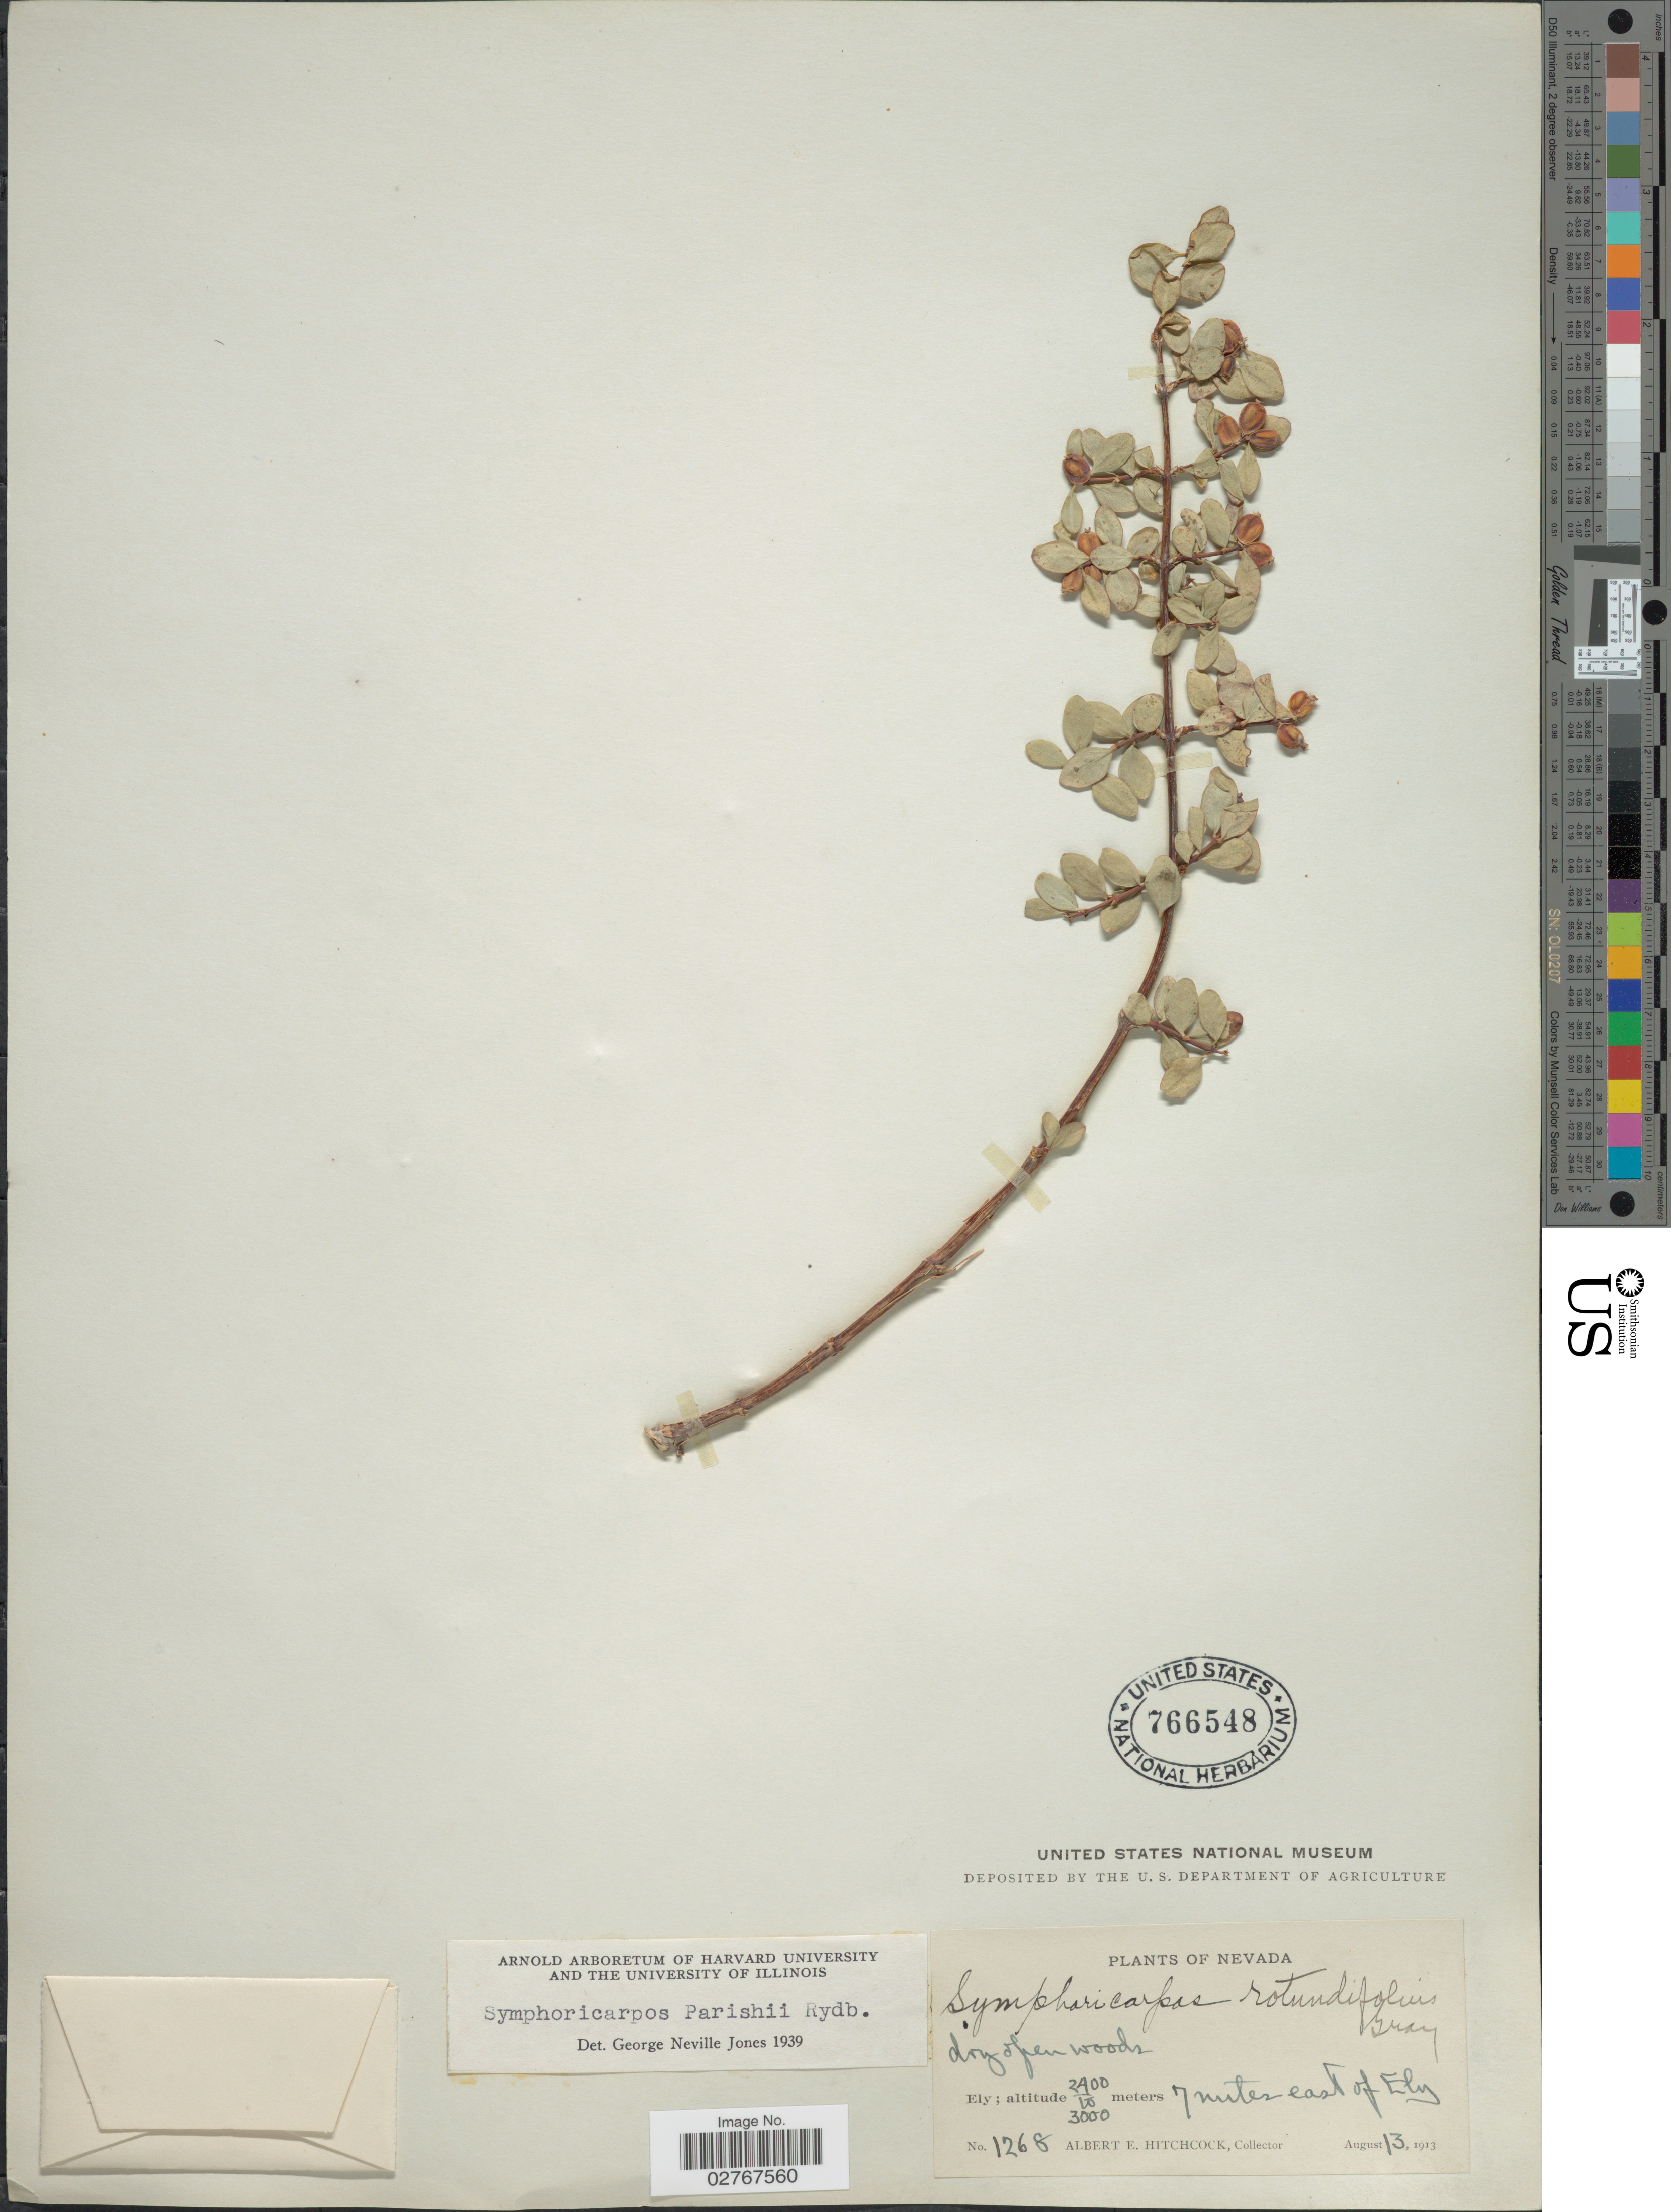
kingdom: Plantae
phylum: Tracheophyta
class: Magnoliopsida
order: Dipsacales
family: Caprifoliaceae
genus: Symphoricarpos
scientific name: Symphoricarpos parishii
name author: Rydb.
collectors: A. Hitchcock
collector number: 1268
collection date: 1913-08-13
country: United States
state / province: Nevada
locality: Ely, 7 miles east of Ely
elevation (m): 2400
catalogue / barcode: US 766548